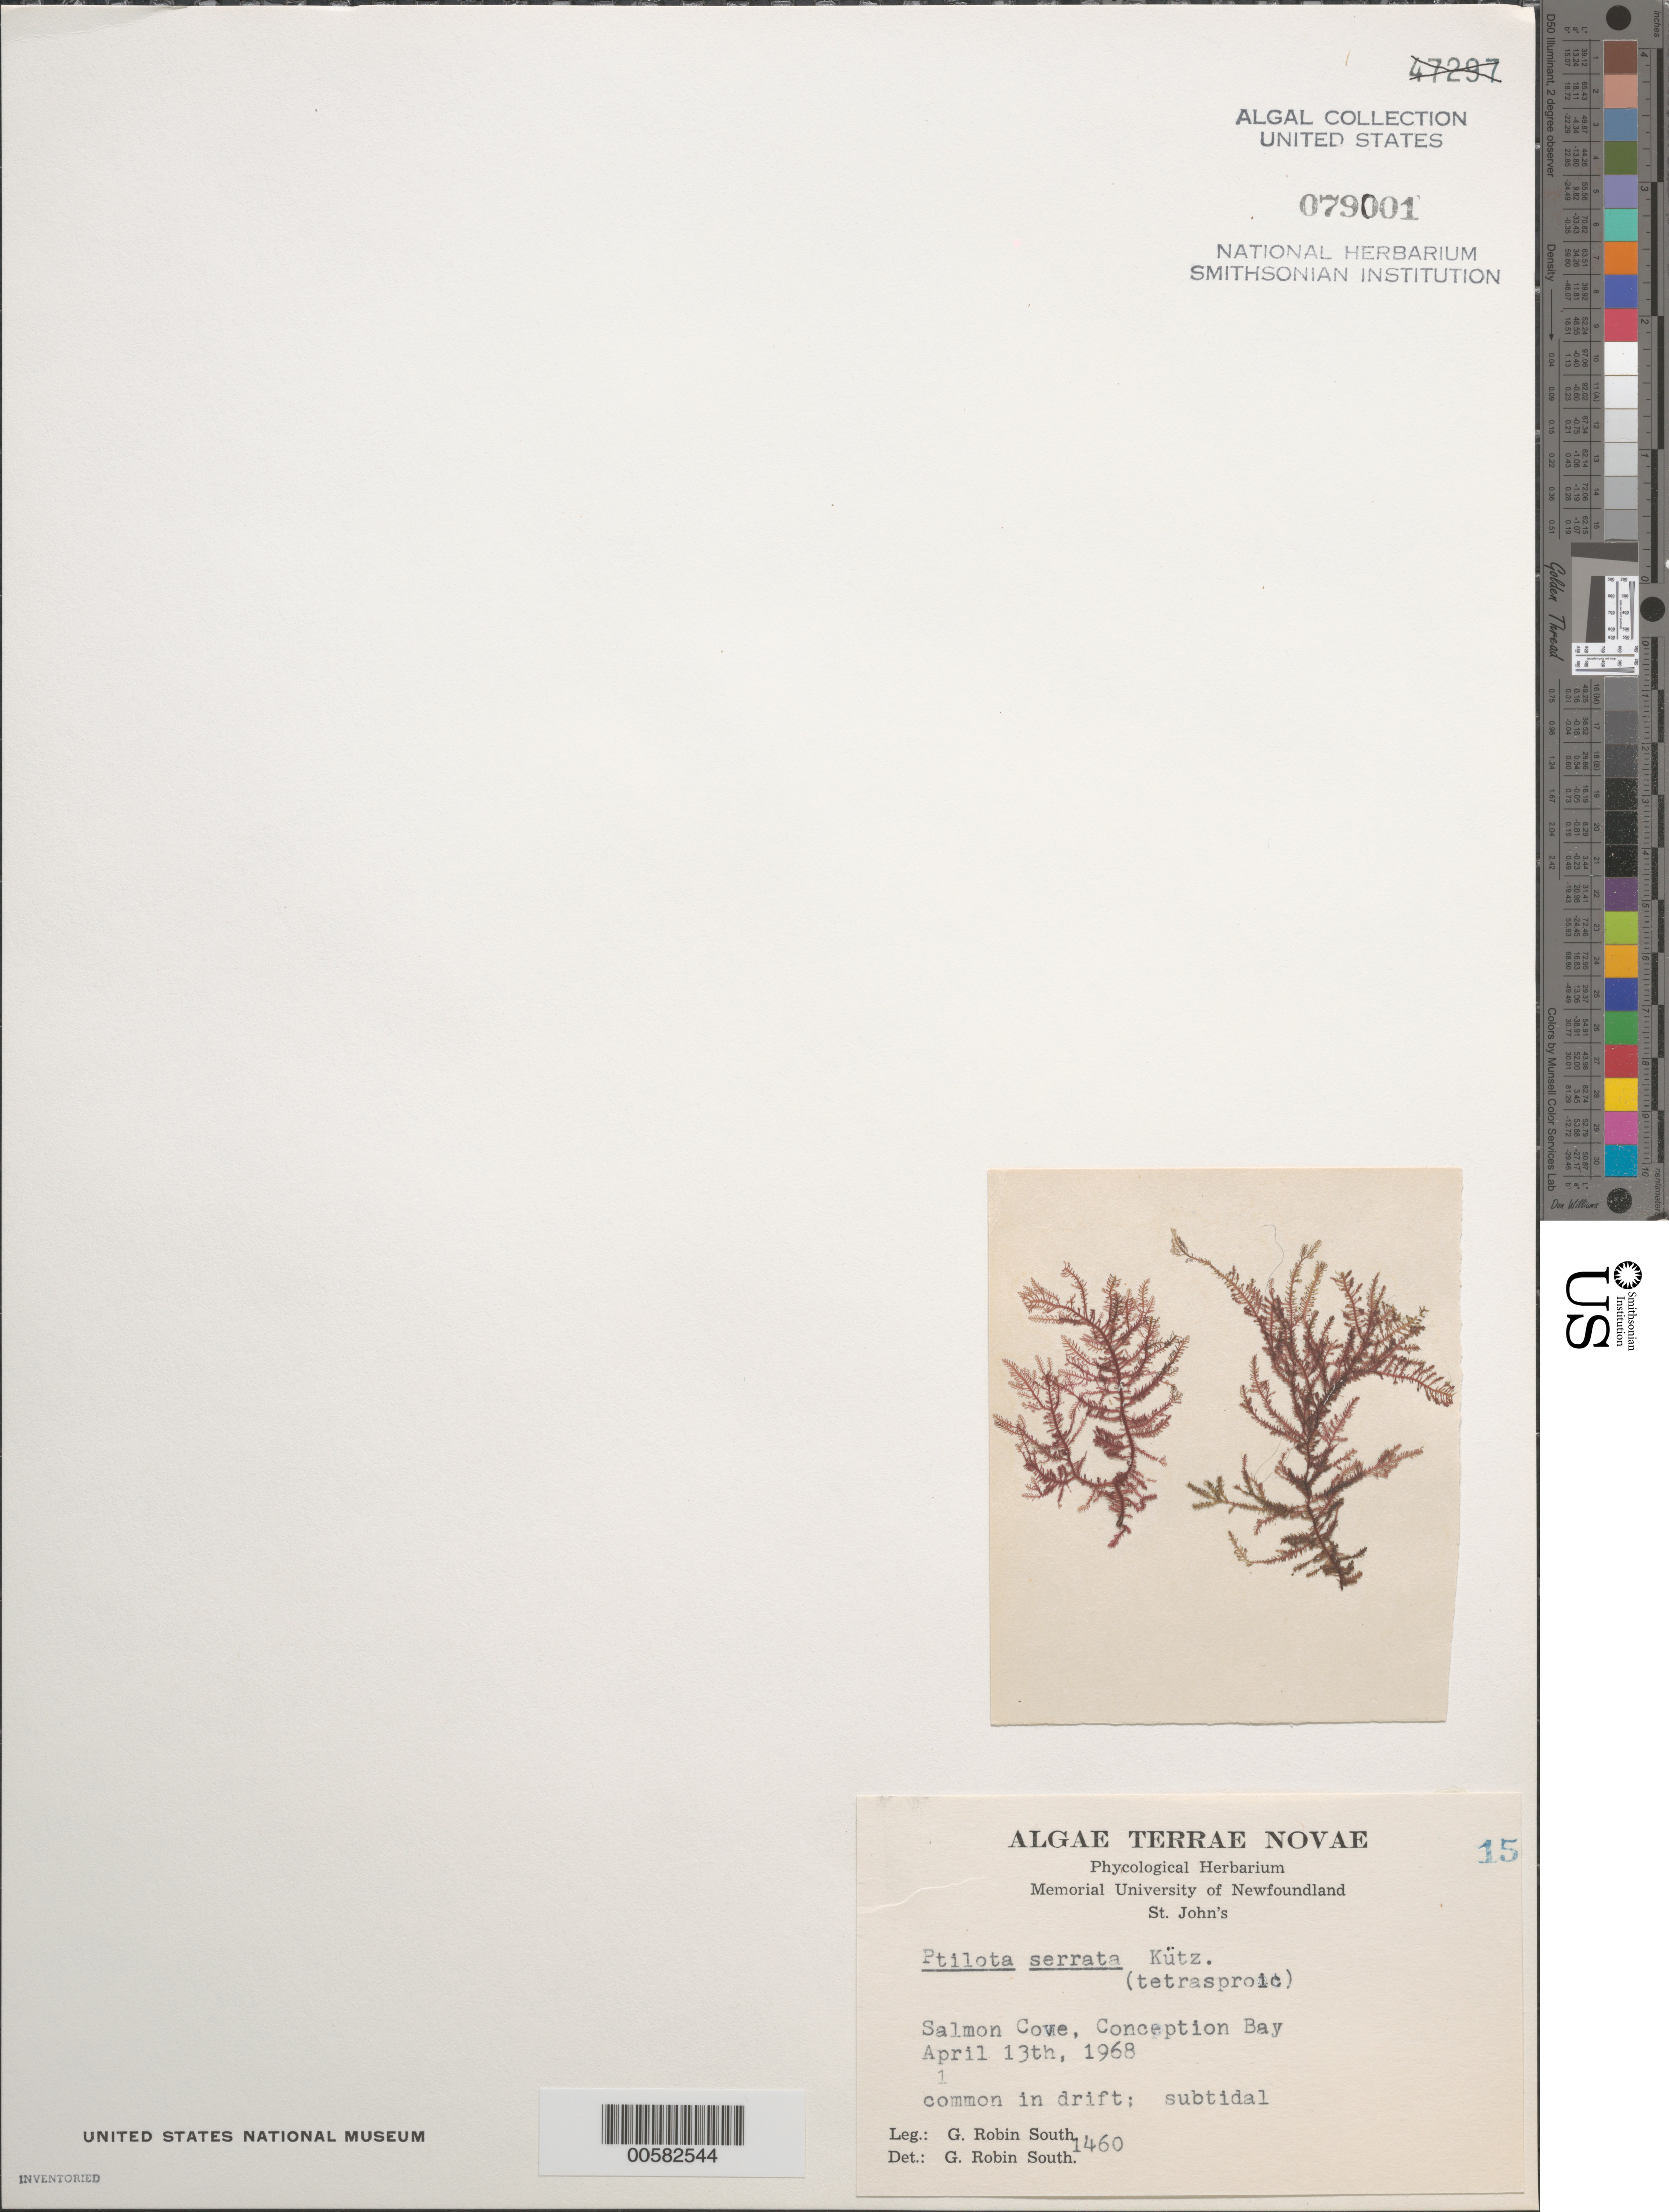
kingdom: Plantae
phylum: Rhodophyta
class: Florideophyceae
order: Ceramiales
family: Wrangeliaceae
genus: Ptilota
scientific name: Ptilota serrata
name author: Kützing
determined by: South, G. R.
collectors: G. R. South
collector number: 1460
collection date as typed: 13 Apr 1968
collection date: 1968-04-13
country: Canada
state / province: Newfoundland and Labrador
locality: Salmon Cove, Conception Bay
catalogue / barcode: US 79001